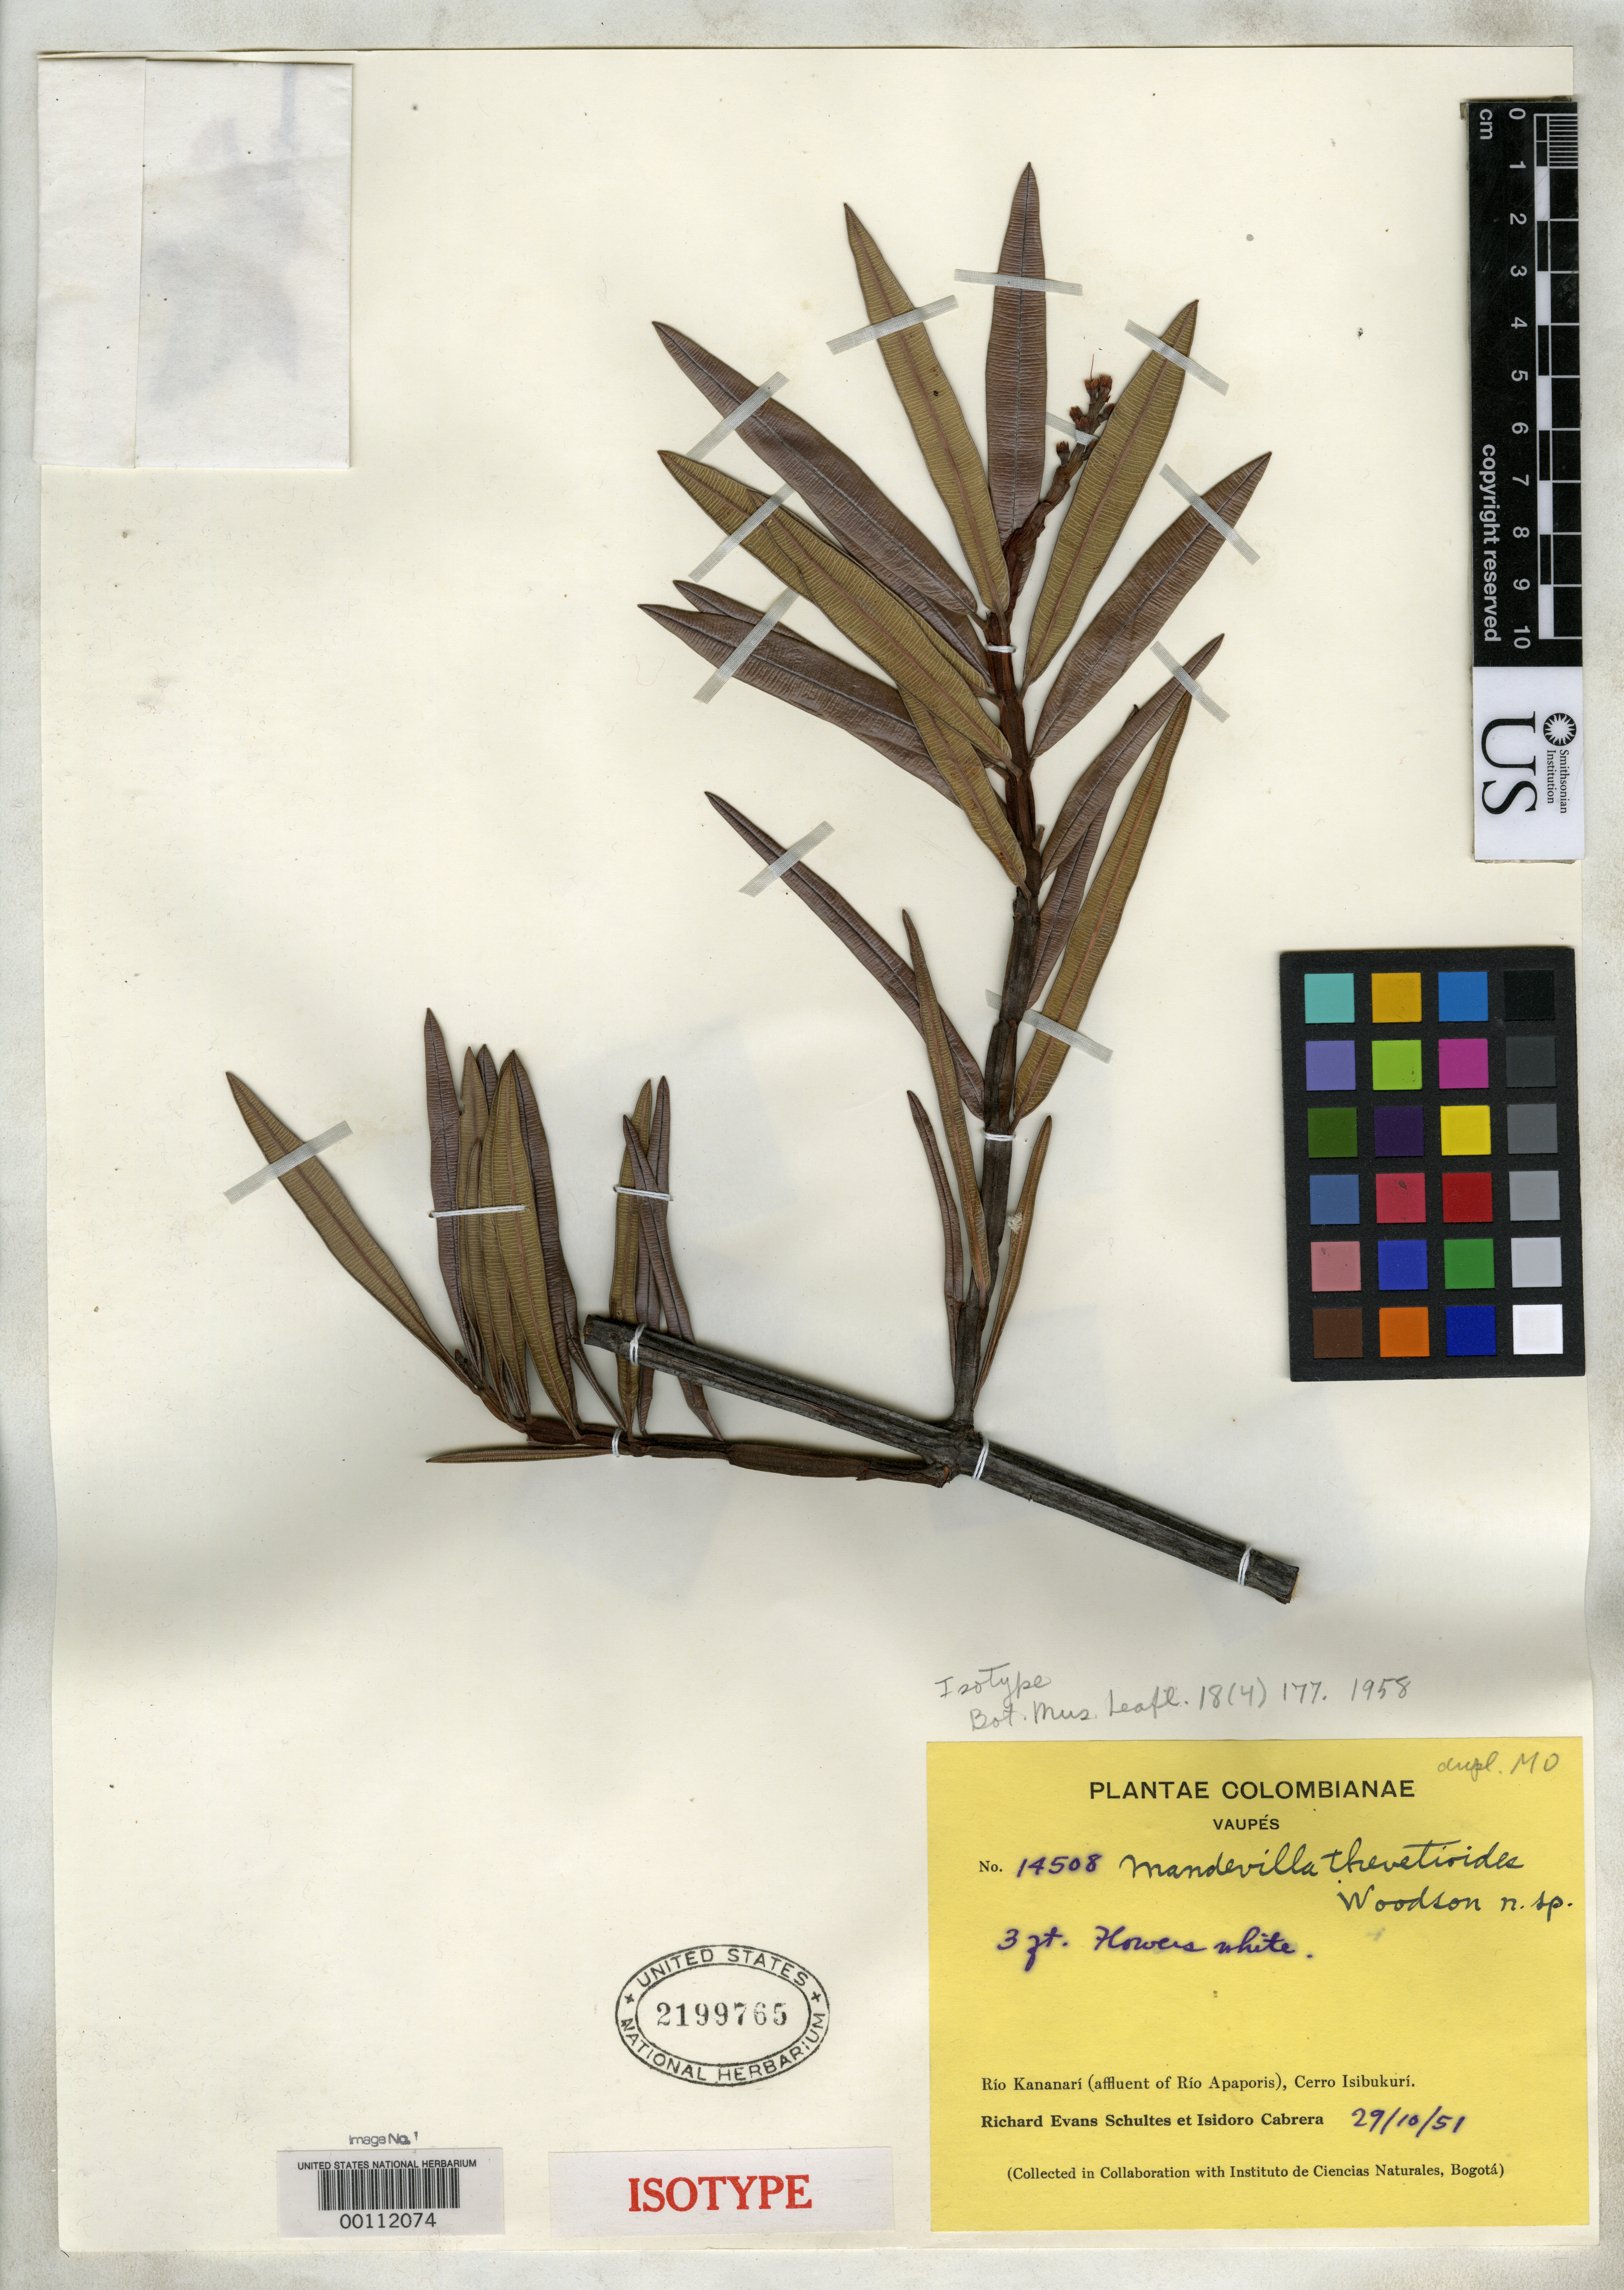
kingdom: Plantae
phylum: Tracheophyta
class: Magnoliopsida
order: Gentianales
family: Apocynaceae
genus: Mandevilla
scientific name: Mandevilla thevetioides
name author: Woodson & R.E. Schult.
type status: Isotype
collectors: R. E. Schultes & I. Cabrera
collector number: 14508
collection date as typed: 29 Oct 1951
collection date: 1951-10-29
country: Colombia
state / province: Vaupés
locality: Rio Kananari, Cerro Isibukuri.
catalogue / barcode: US 2199765